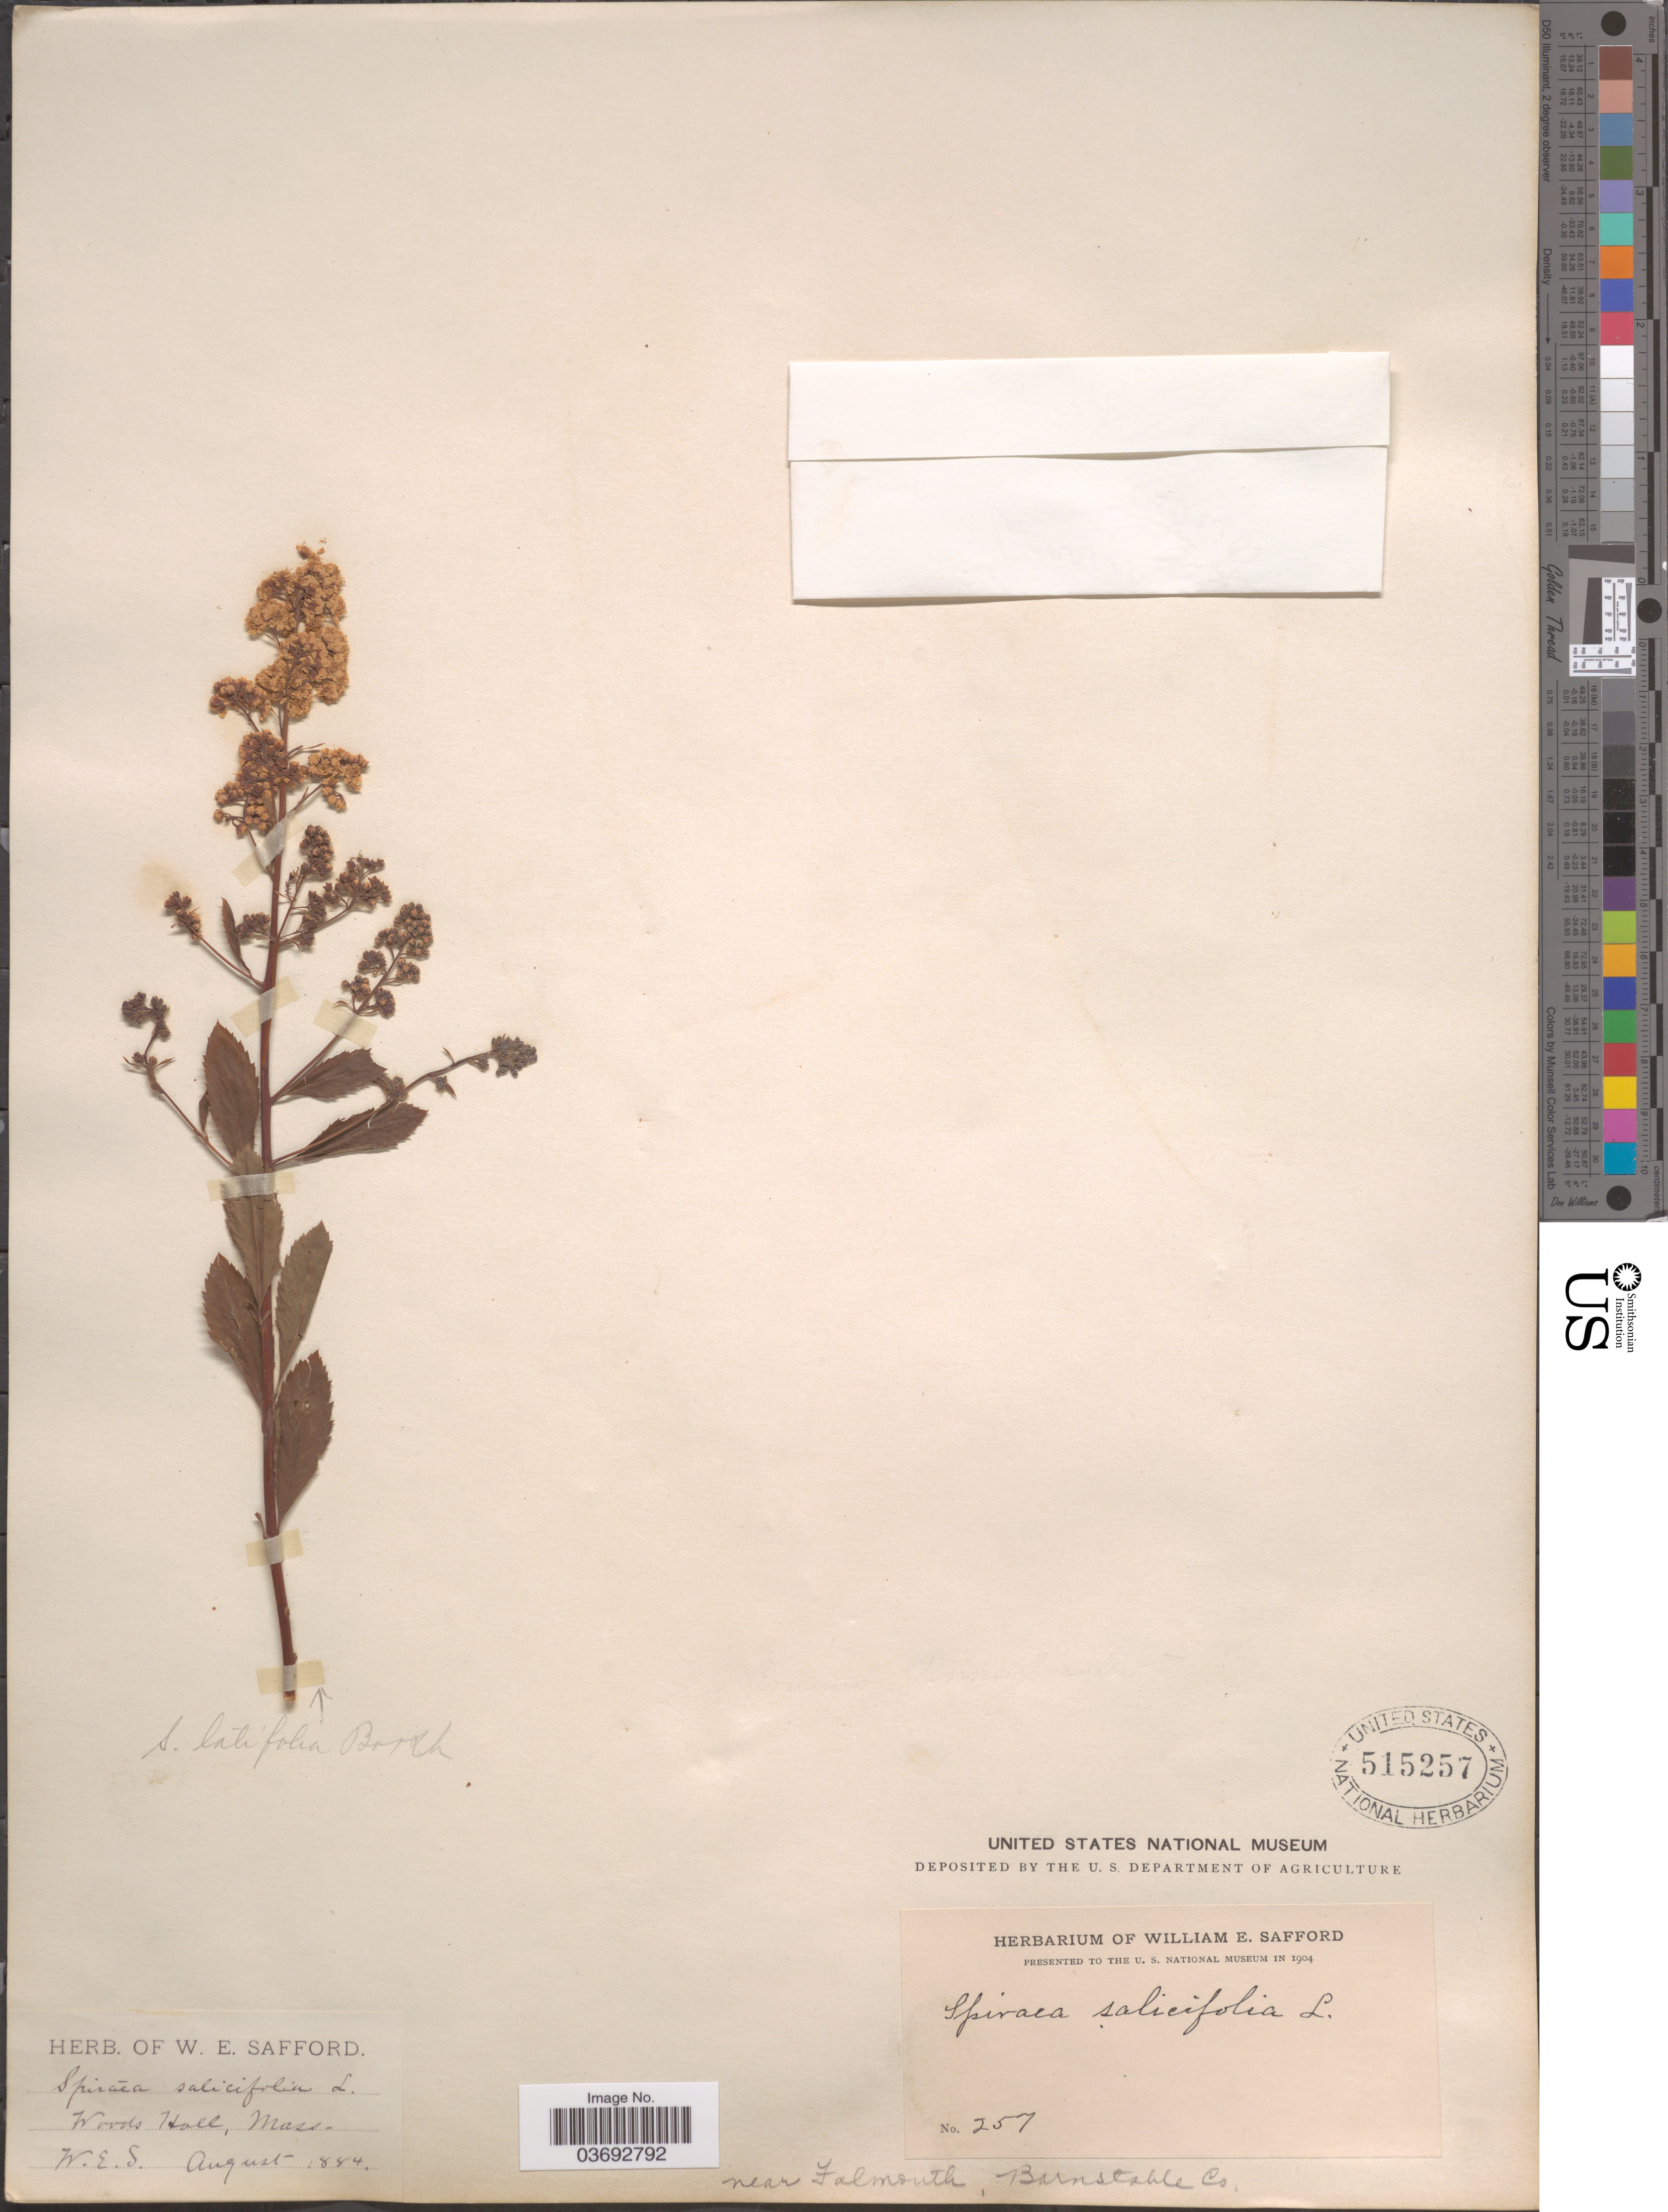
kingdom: Plantae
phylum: Tracheophyta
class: Magnoliopsida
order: Rosales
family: Rosaceae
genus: Spiraea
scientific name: Spiraea salicifolia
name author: L.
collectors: W. E. Safford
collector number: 257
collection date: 1884-08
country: United States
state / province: Massachusetts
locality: Woods Hall. Near Falmouth, Barnstable Co.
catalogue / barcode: US 515257